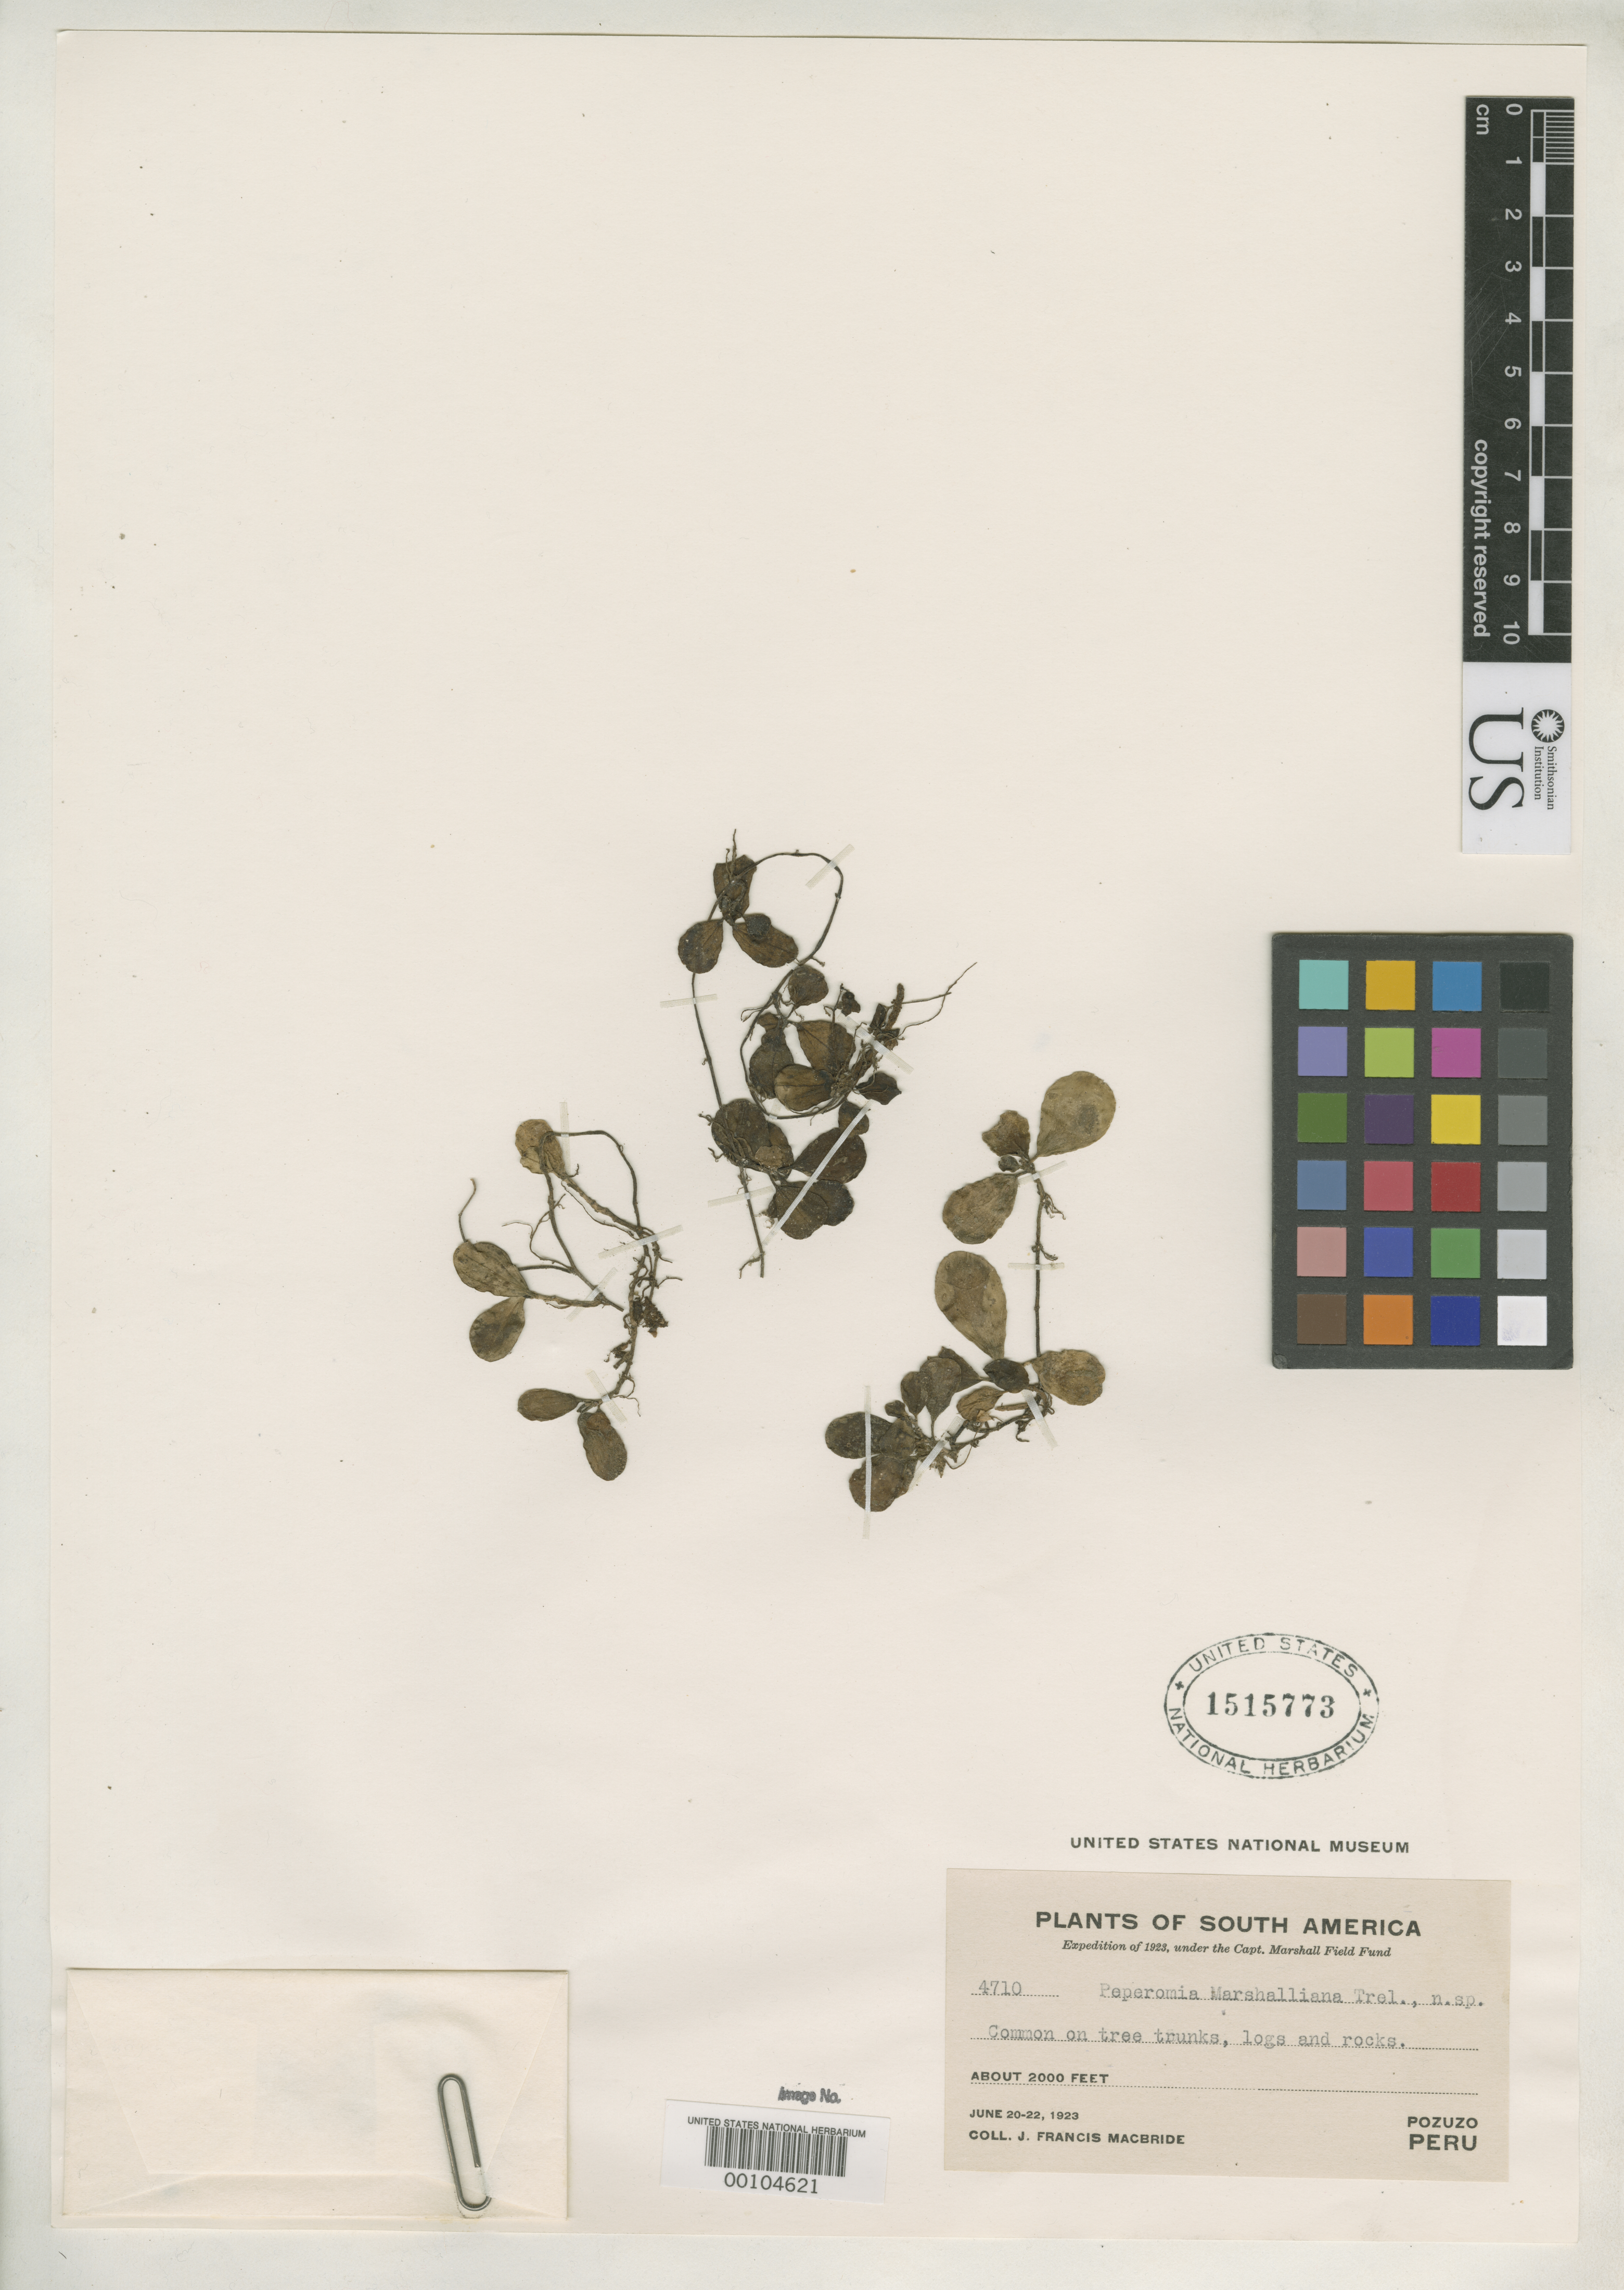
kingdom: Plantae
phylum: Tracheophyta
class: Magnoliopsida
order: Piperales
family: Piperaceae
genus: Peperomia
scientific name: Peperomia marshalliana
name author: Trel. in J.F. Macbr.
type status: Isotype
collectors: J. F. Macbride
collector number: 4710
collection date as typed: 20 Jun 1923 to 22 Jun 1923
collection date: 1923-06-20/1923-06-22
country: Peru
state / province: Huánuco / Pasco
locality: Posuso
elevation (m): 600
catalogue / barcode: US 1515773